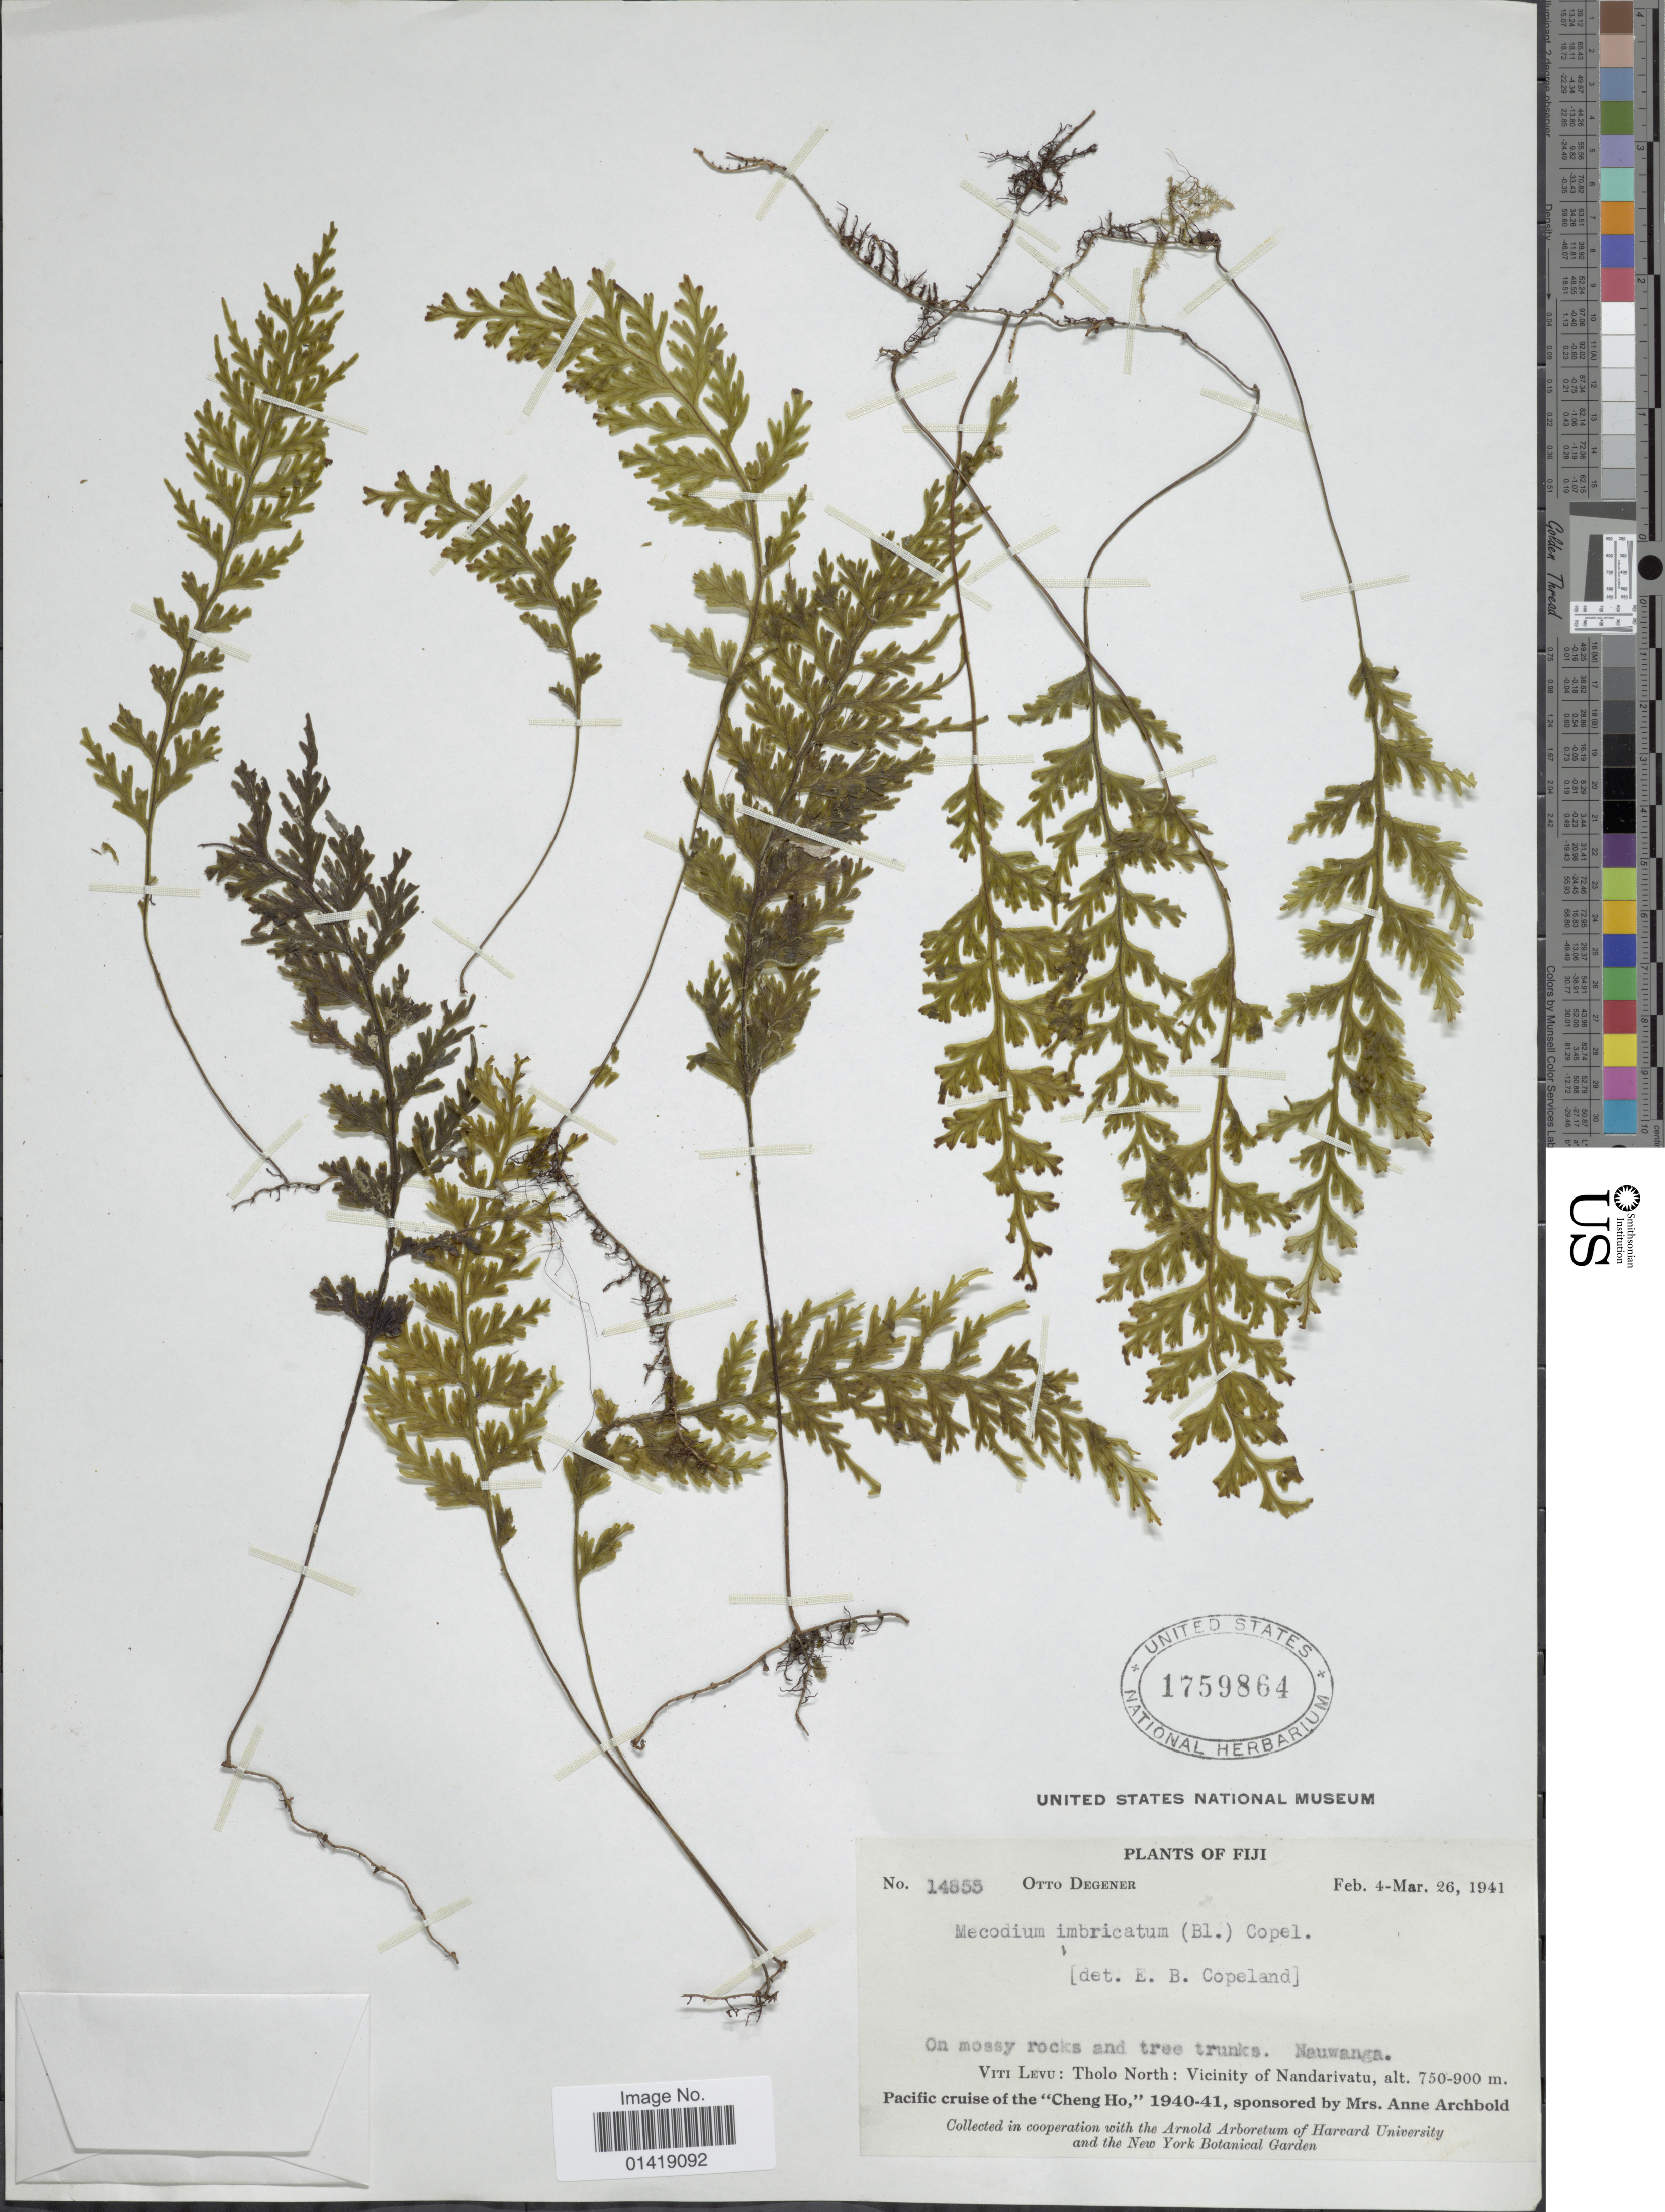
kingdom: Plantae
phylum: Tracheophyta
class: Polypodiopsida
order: Hymenophyllales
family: Hymenophyllaceae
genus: Hymenophyllum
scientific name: Hymenophyllum imbricatum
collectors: O. Degener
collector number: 14855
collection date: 1941-02-04/1941-03-26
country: Fiji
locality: Viti Levu: Tholo North: vicinity of Nandarivatu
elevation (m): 750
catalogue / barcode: US 1759864